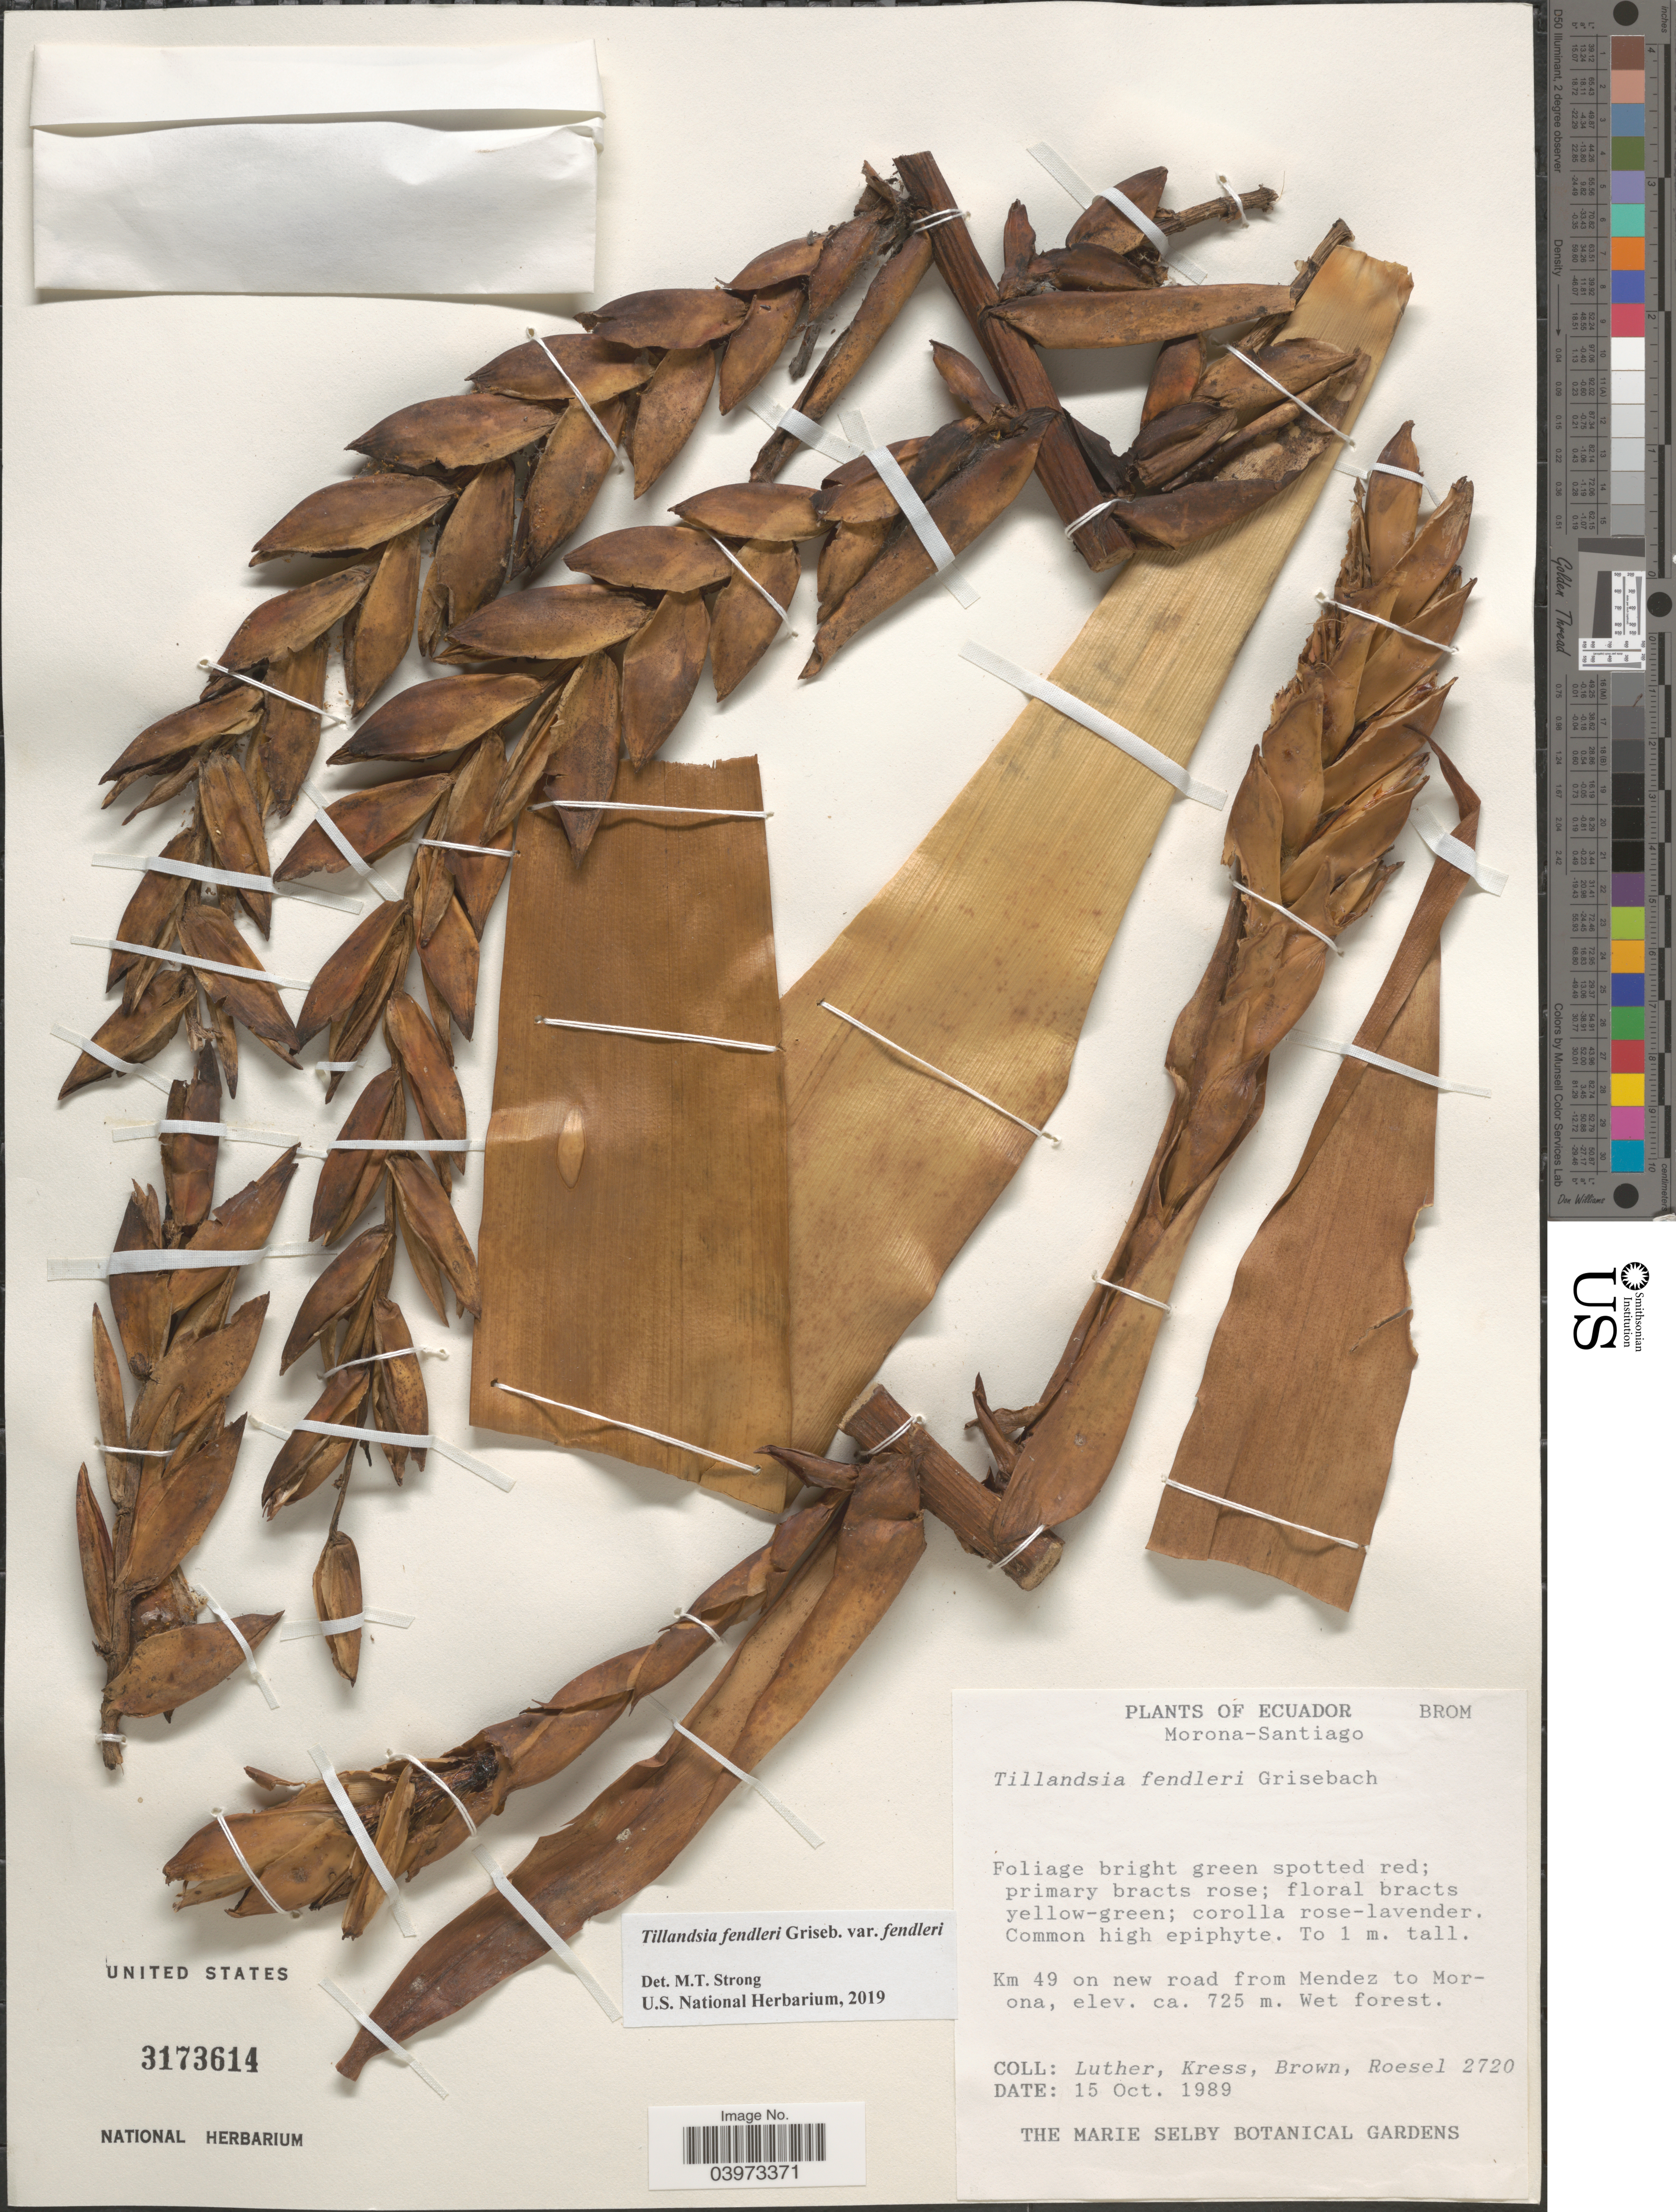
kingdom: Plantae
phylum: Tracheophyta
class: Liliopsida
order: Poales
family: Bromeliaceae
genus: Tillandsia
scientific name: Tillandsia fendleri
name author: Griseb.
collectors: -- Luther, -- Kress, -- Brown & Roesel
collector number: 2720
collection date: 1989-10-15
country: Ecuador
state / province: Morona-Santiago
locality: Km 49 on new road from Mendez to Morona.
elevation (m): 725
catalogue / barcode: US 3173614